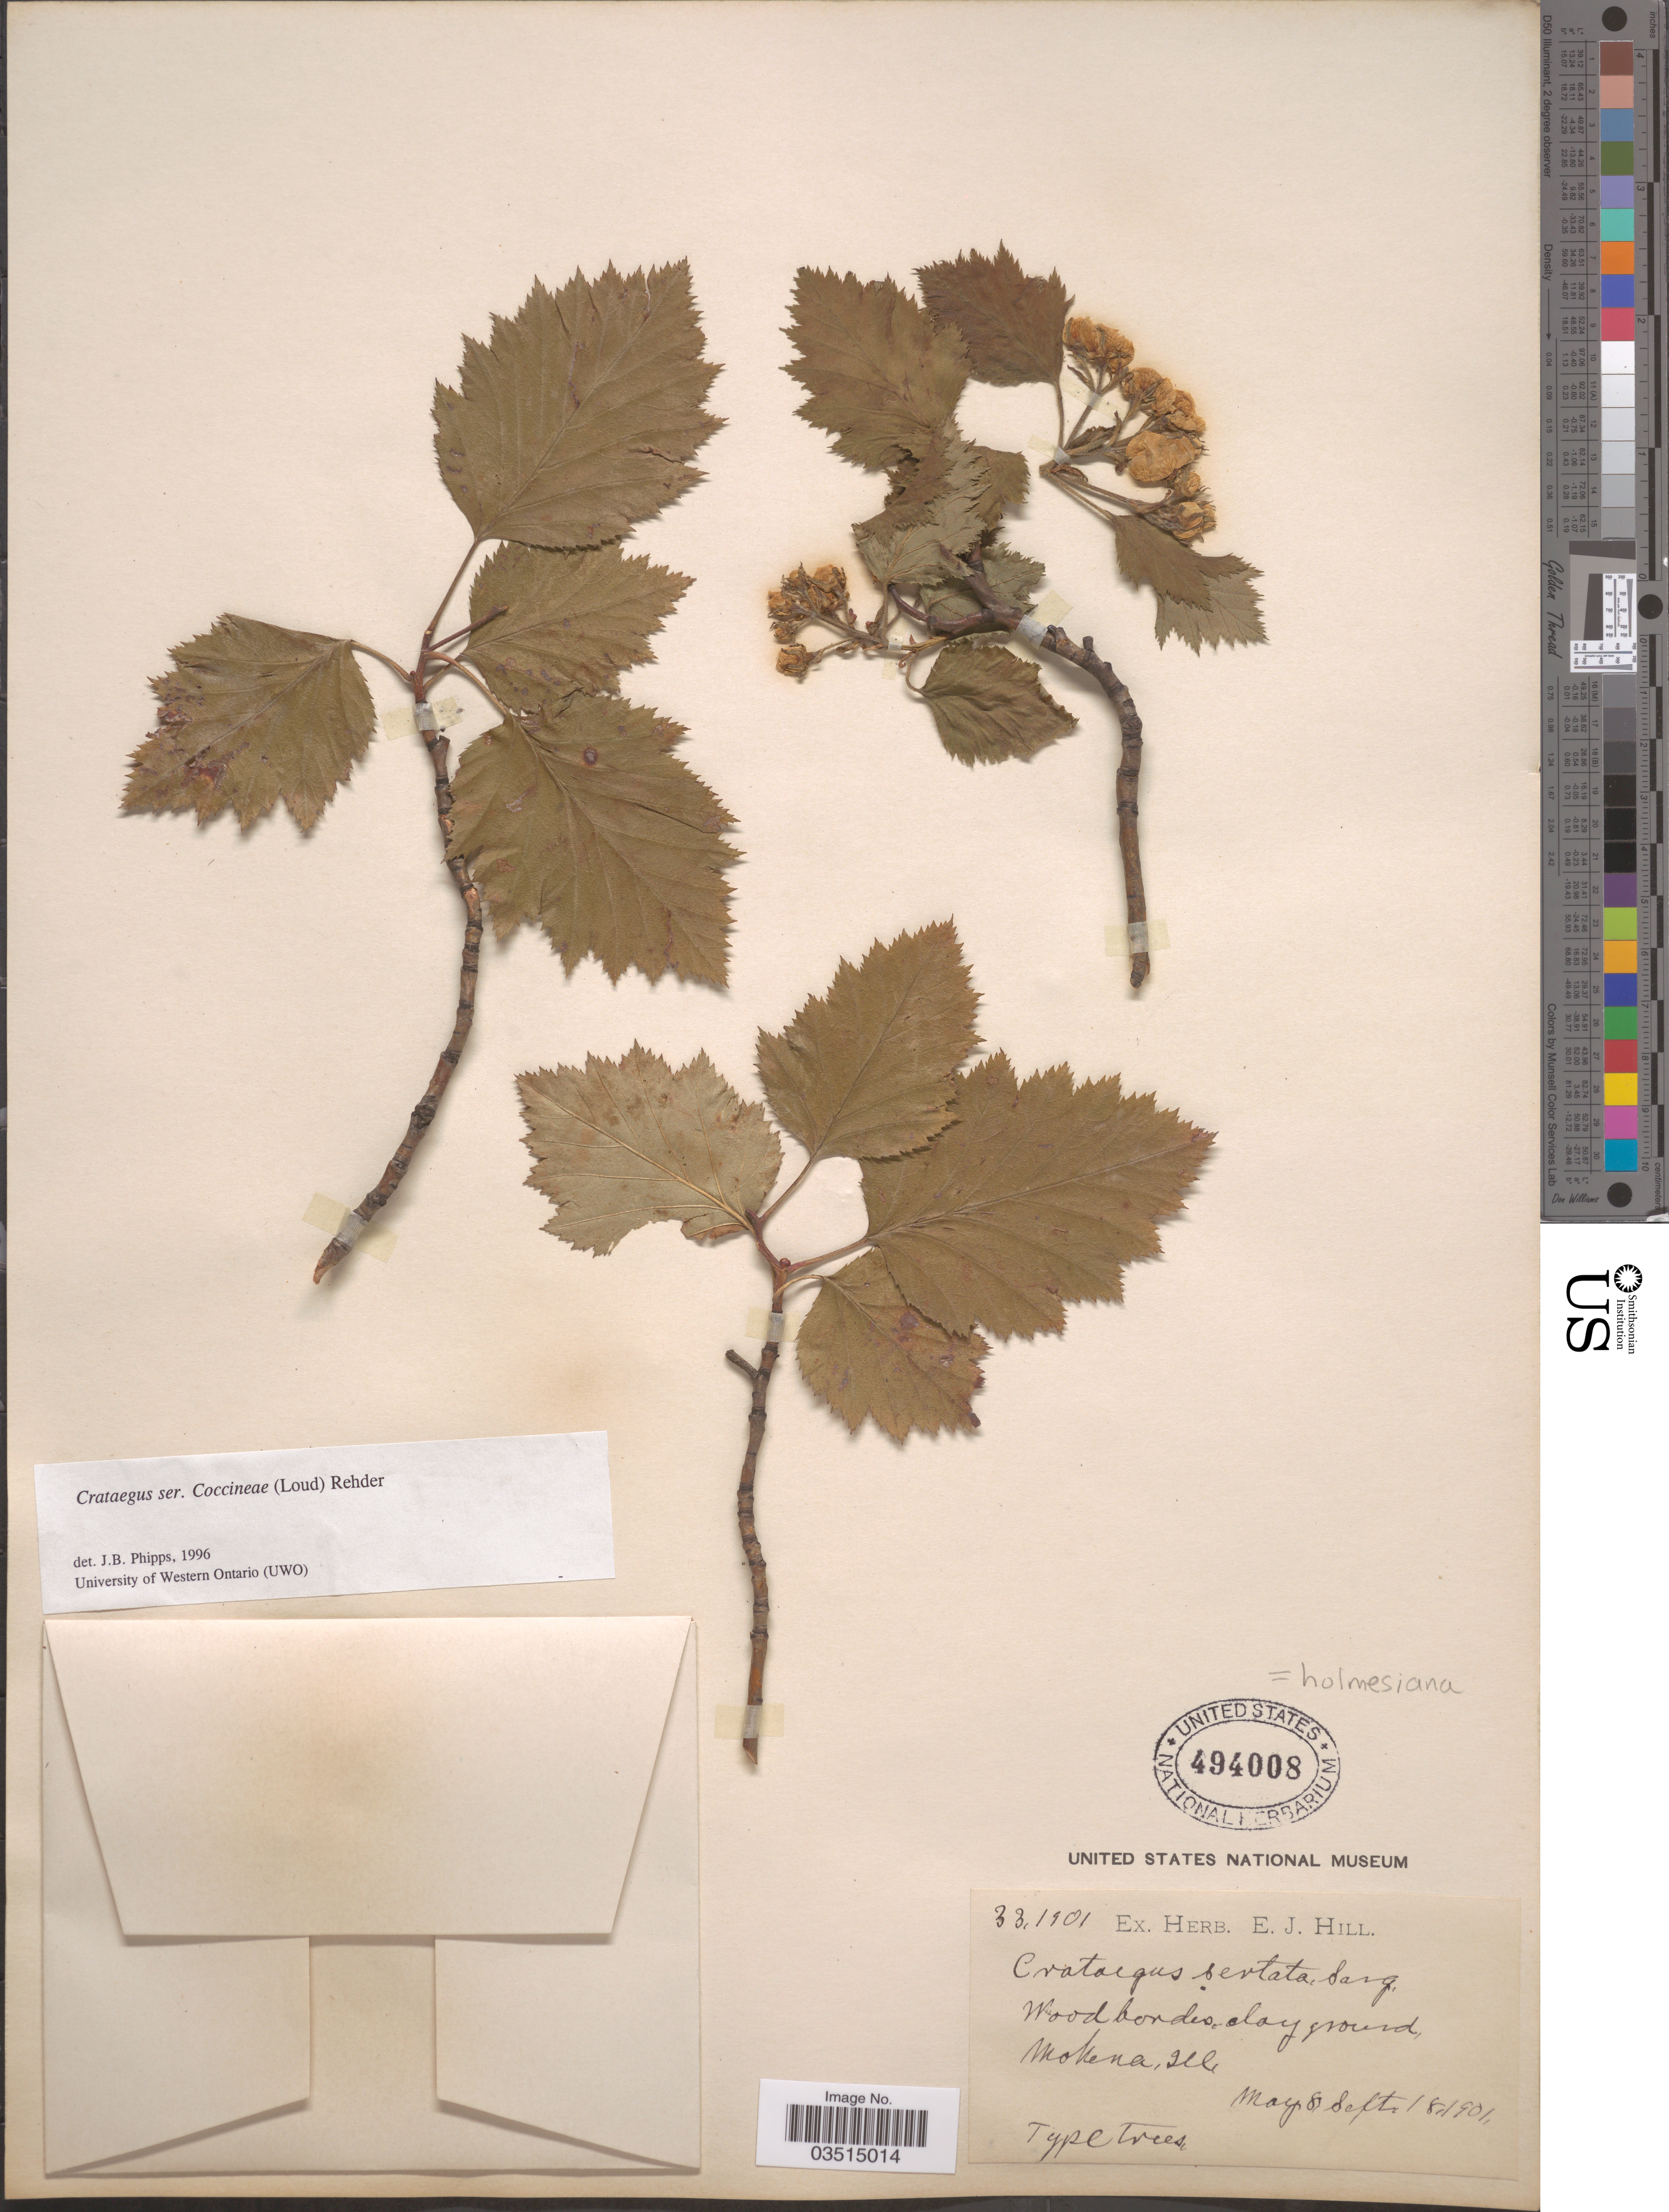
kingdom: Plantae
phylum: Tracheophyta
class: Magnoliopsida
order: Rosales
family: Rosaceae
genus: Crataegus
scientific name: Crataegus holmesiana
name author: Ashe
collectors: Ex herb. E. J. Hill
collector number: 331901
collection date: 1901-05-08/1901-09-18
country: United States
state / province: Illinois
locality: Mokena.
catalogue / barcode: US 494008